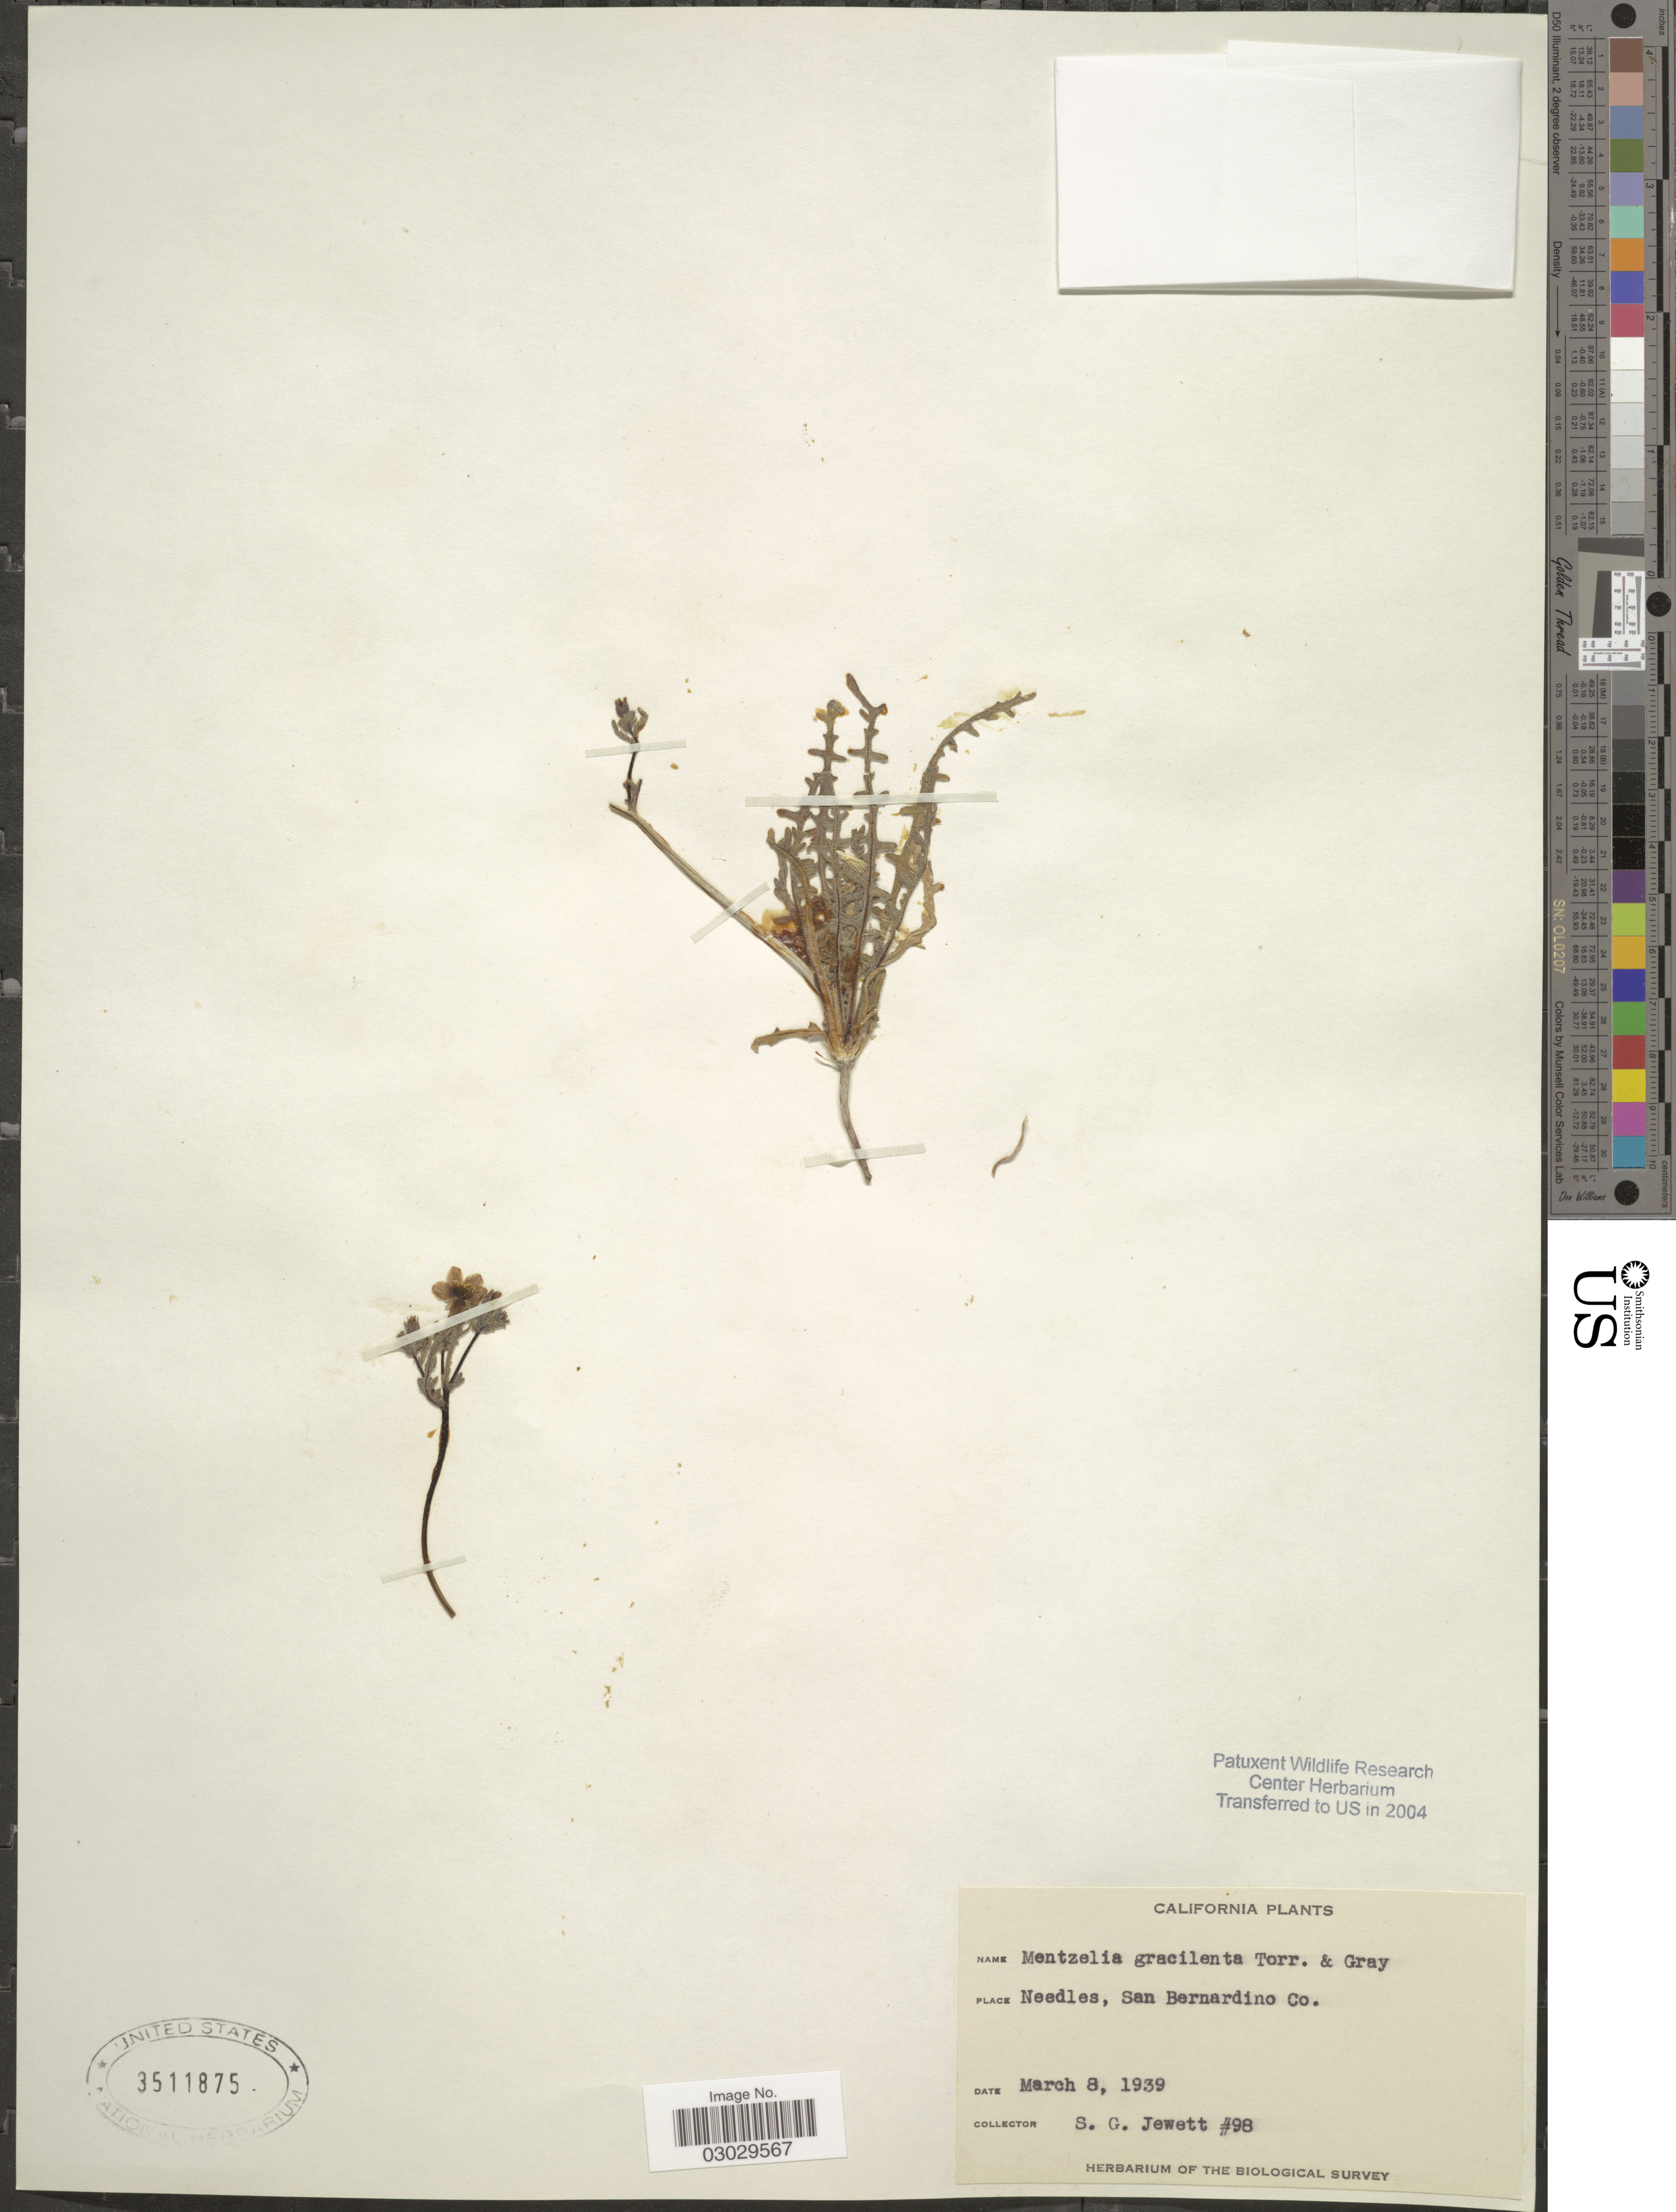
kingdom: Plantae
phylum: Tracheophyta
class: Magnoliopsida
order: Cornales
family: Loasaceae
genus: Mentzelia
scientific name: Mentzelia gracilenta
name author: Torr. & A. Gray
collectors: S. Jewett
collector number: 98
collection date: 1939-03-08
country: United States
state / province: California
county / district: San Bernardino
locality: Needles, San Bernardino Co.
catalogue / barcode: US 3511875